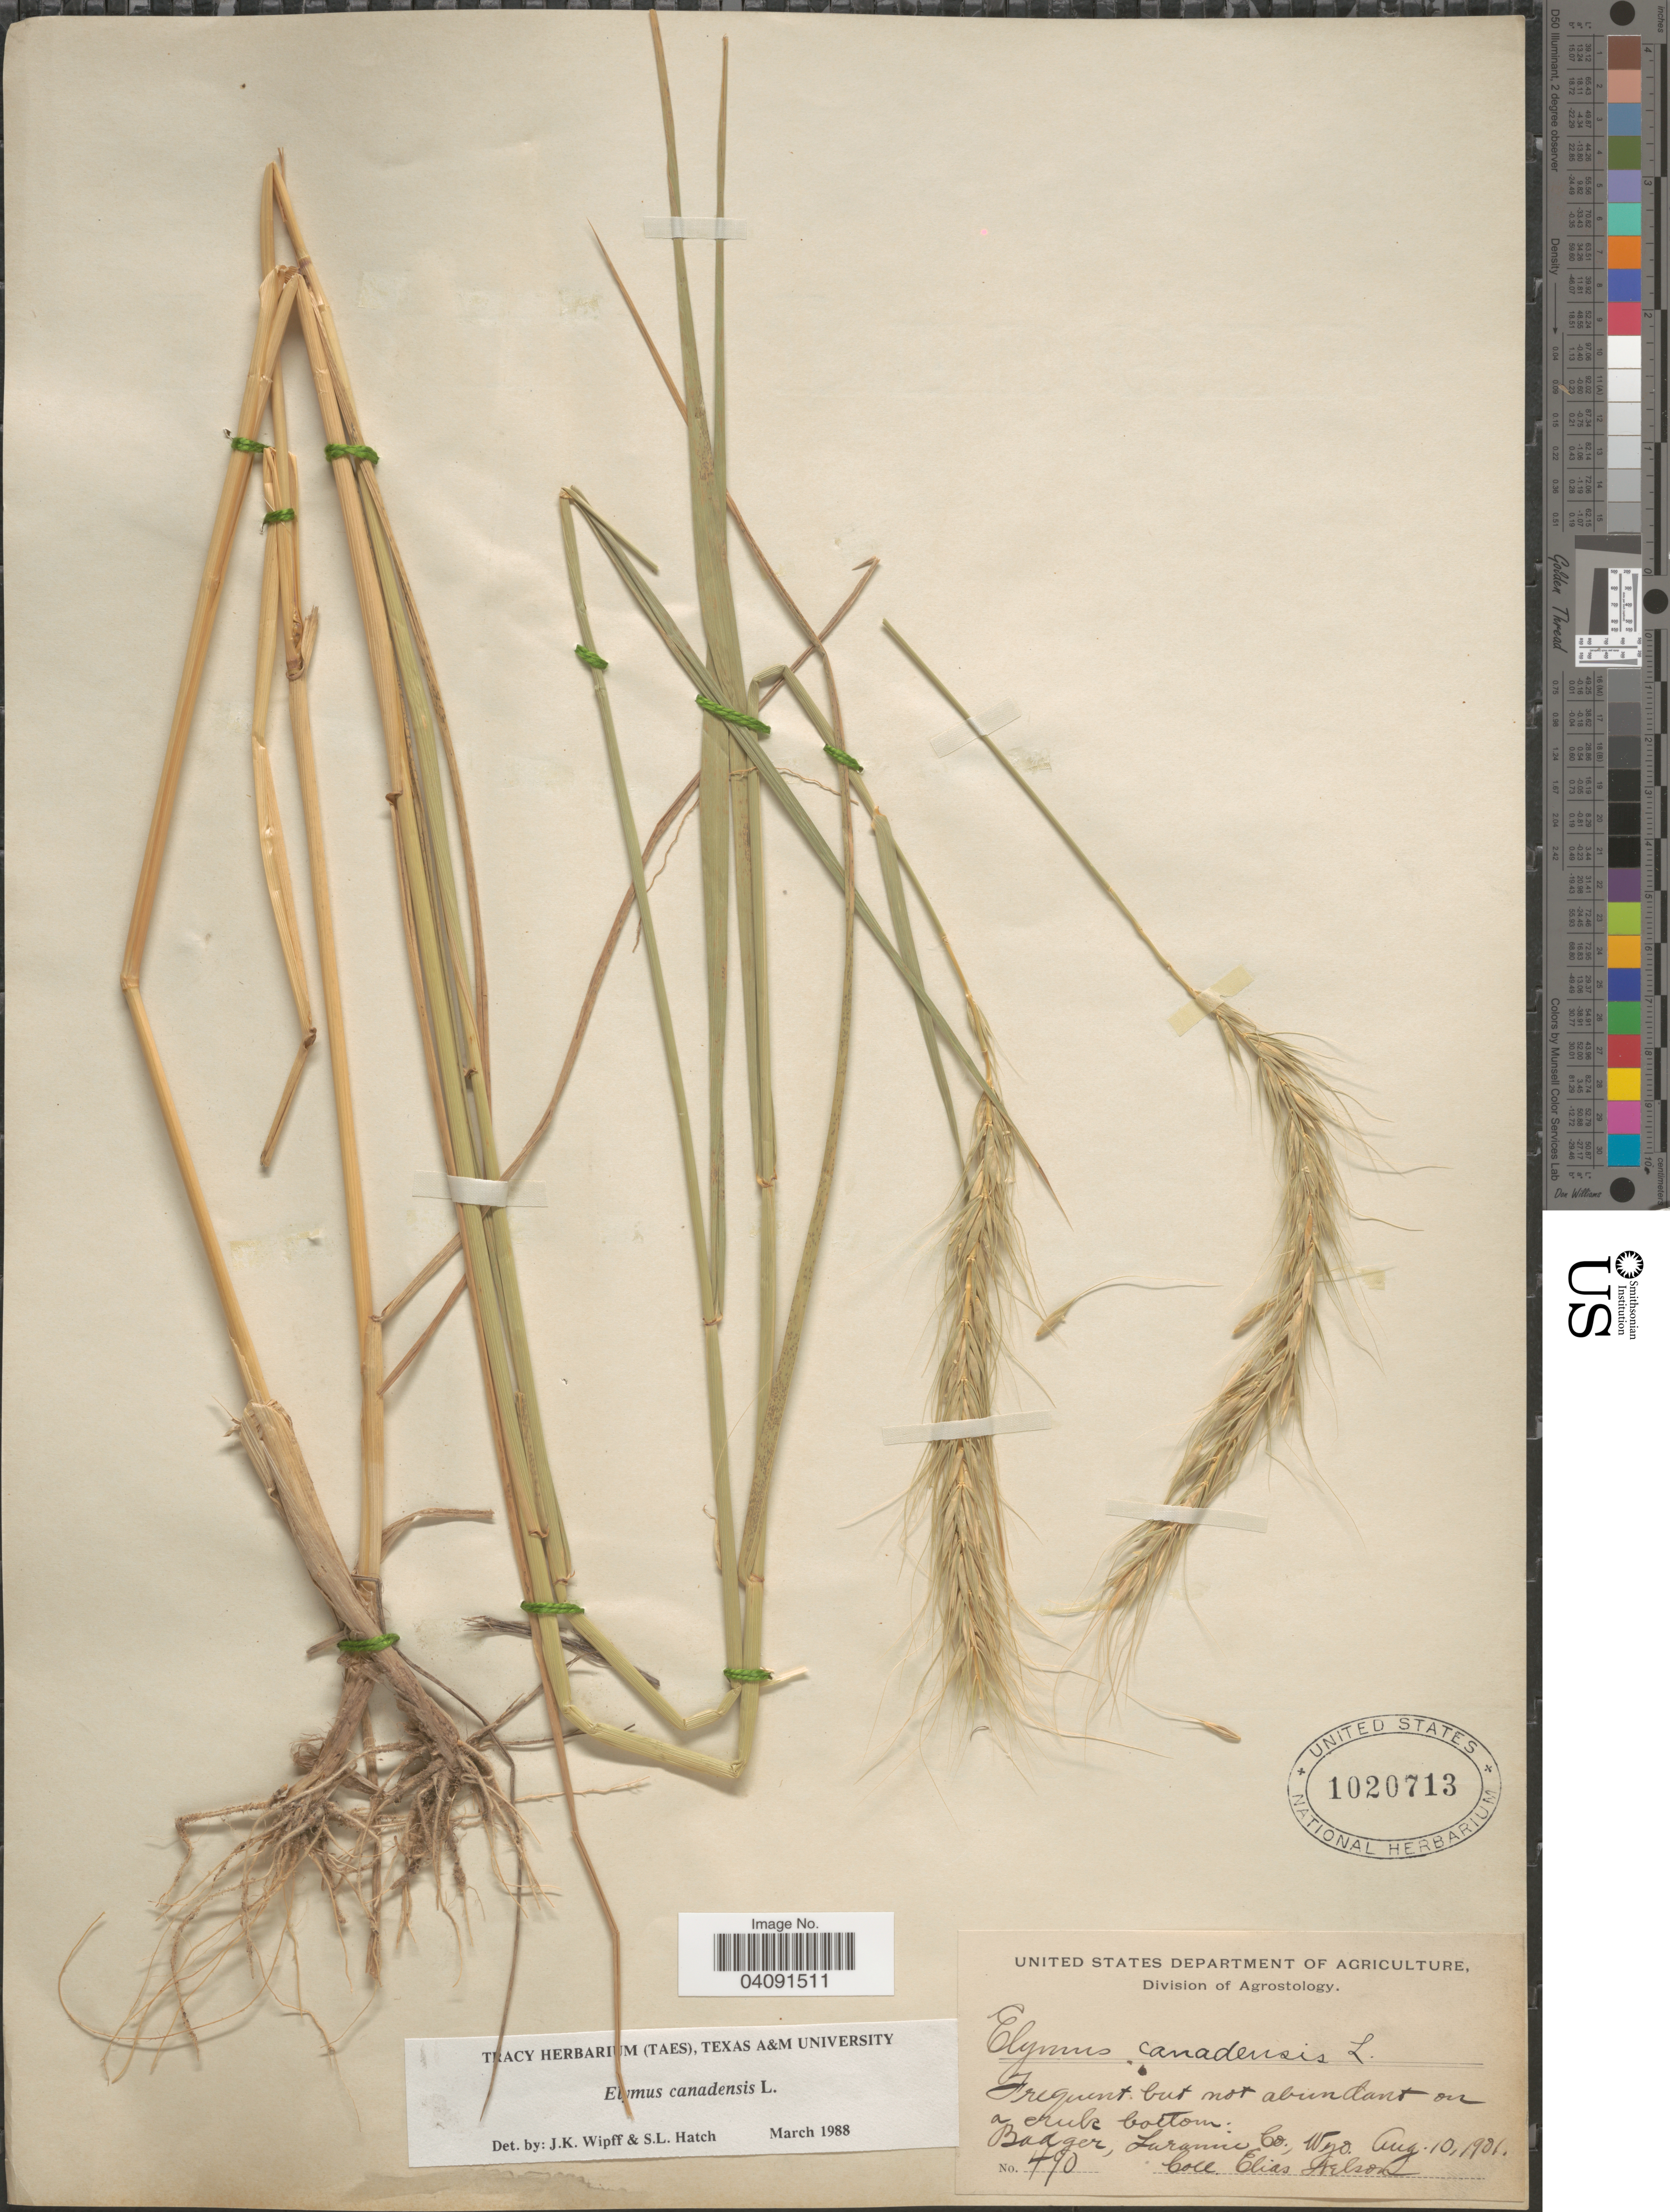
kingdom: Plantae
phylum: Tracheophyta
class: Liliopsida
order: Poales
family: Poaceae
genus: Elymus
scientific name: Elymus canadensis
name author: L.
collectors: E. Nelson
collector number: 490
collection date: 1901-08-10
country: United States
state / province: Wyoming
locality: Frequent but not abundant on a creek bottom. Badger, Laramie Co.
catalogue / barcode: US 1020713